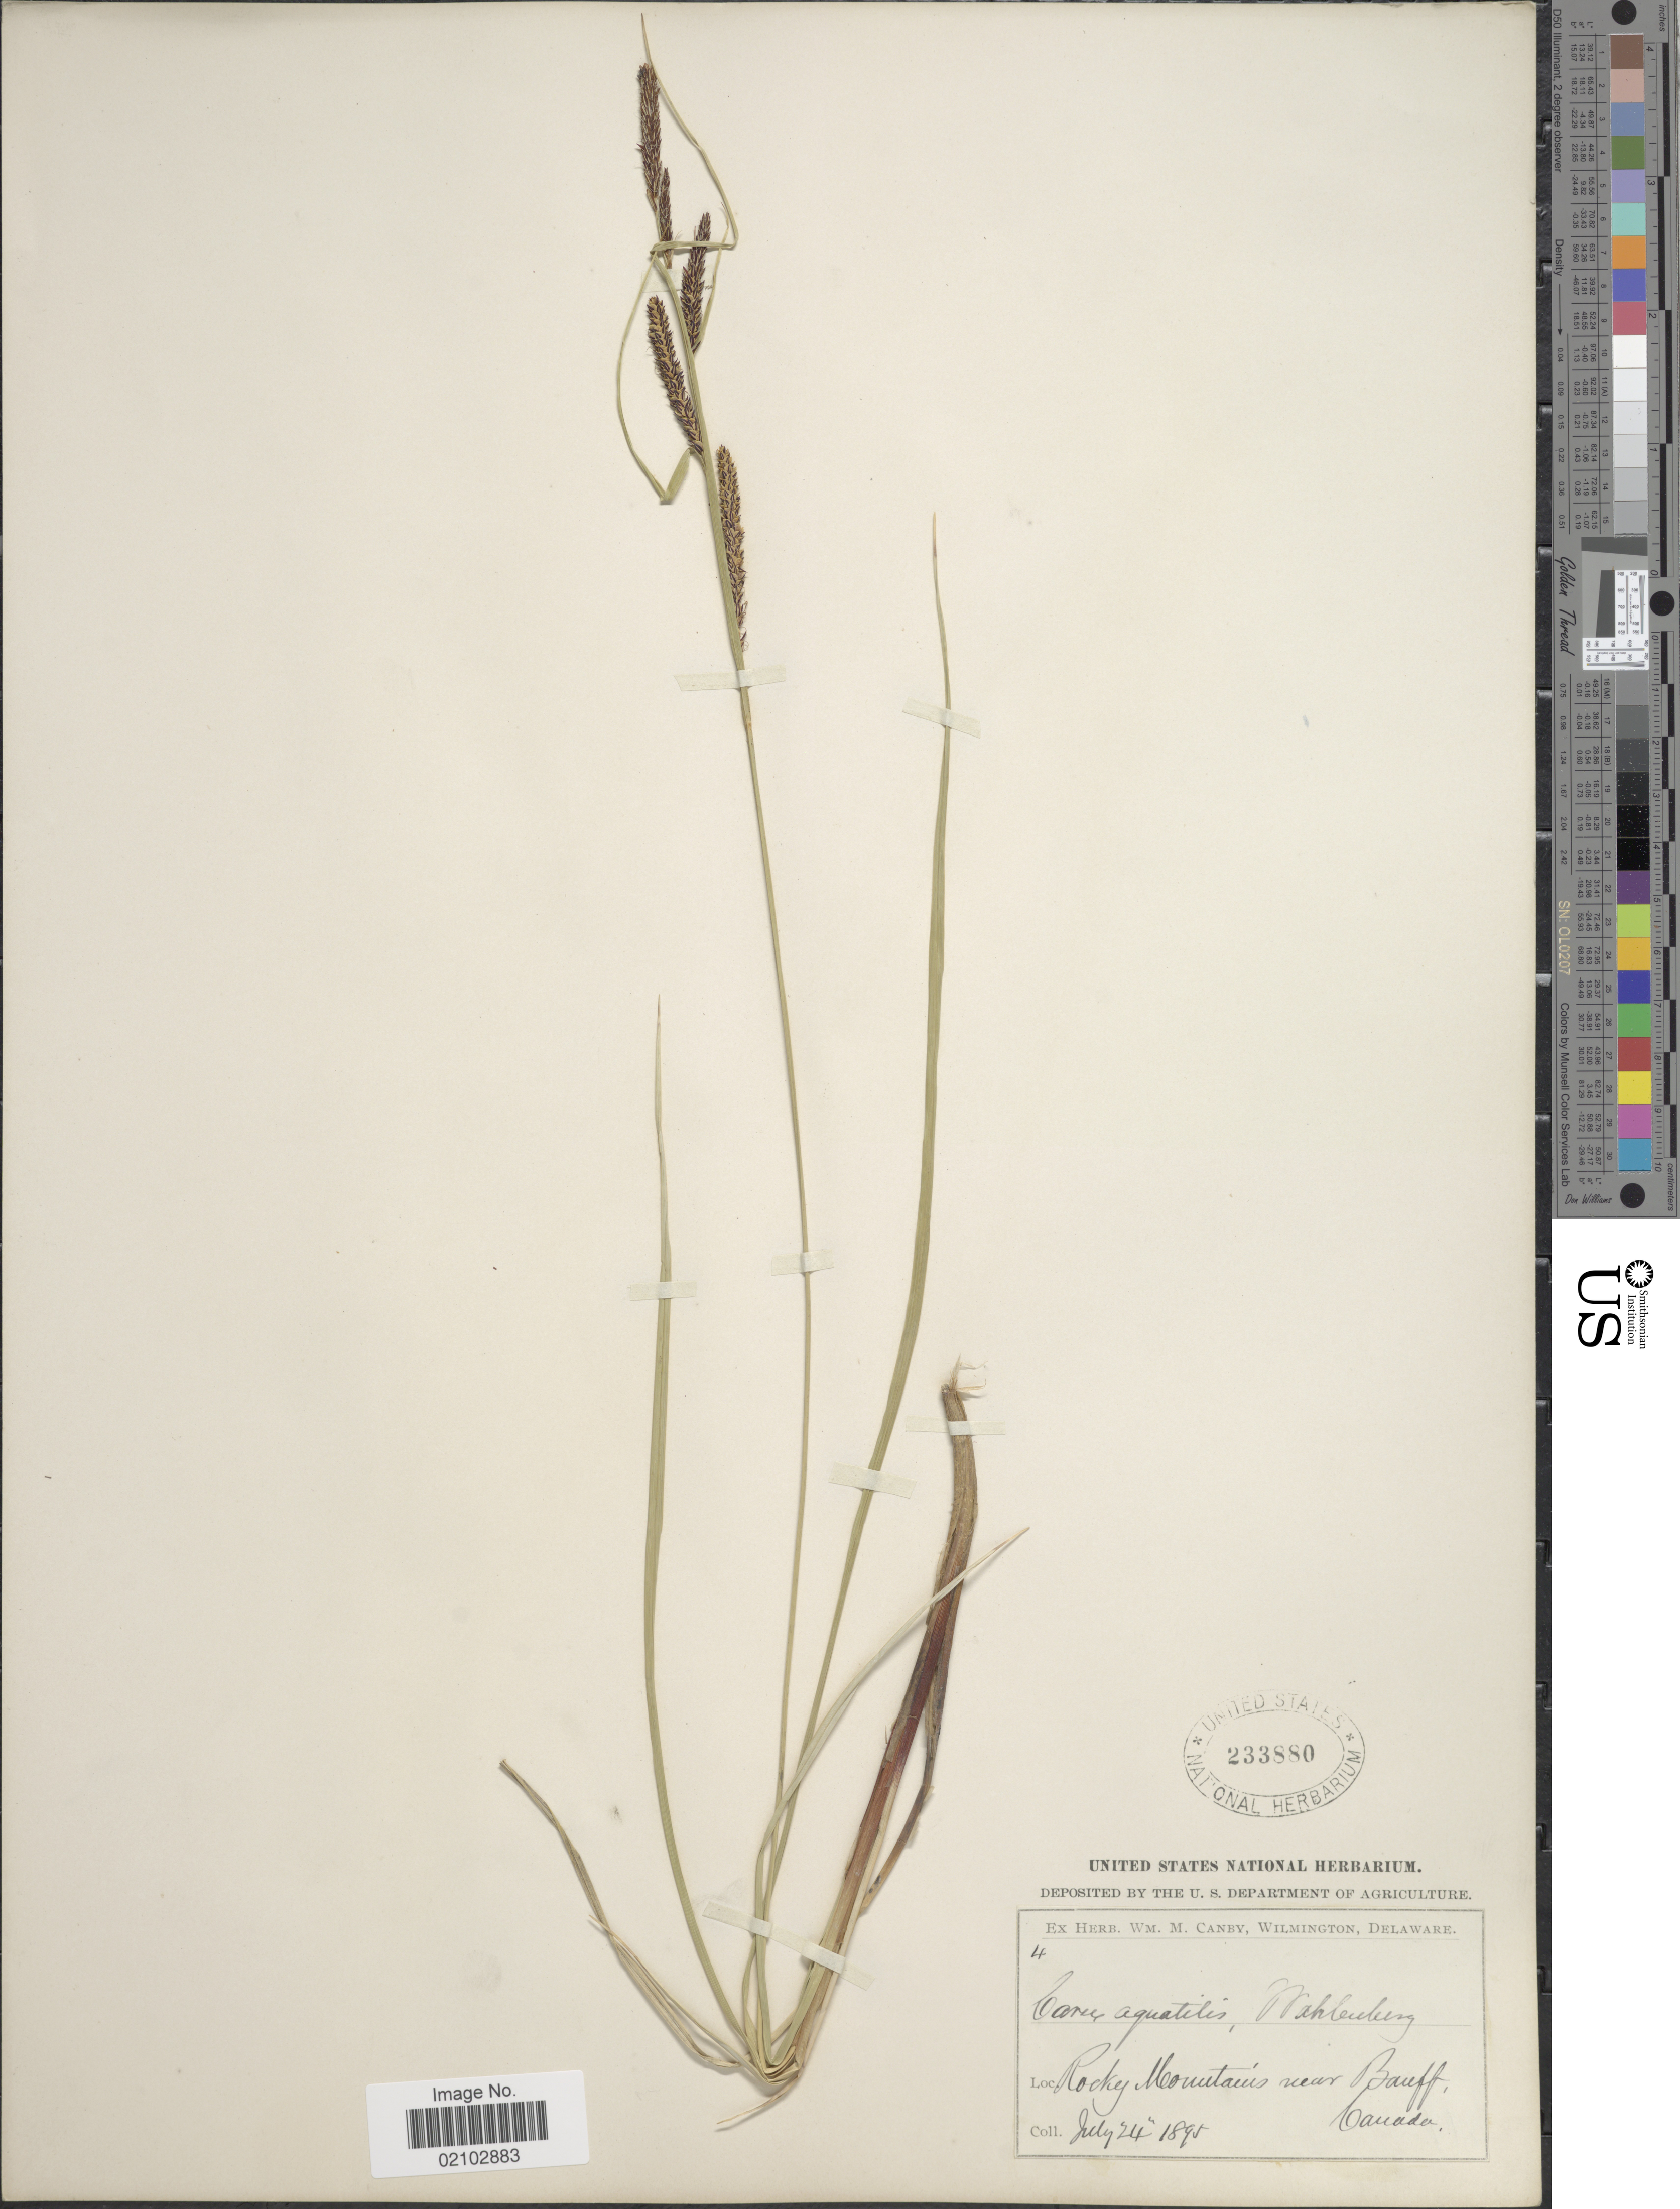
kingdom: Plantae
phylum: Tracheophyta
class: Liliopsida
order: Poales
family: Cyperaceae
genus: Carex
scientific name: Carex aquatilis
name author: Wahlenb.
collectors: ex herb. W.M. Canby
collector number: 4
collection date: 1895-07-24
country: Canada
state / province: Alberta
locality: Rocky Mountains near Banff.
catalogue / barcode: US 233880